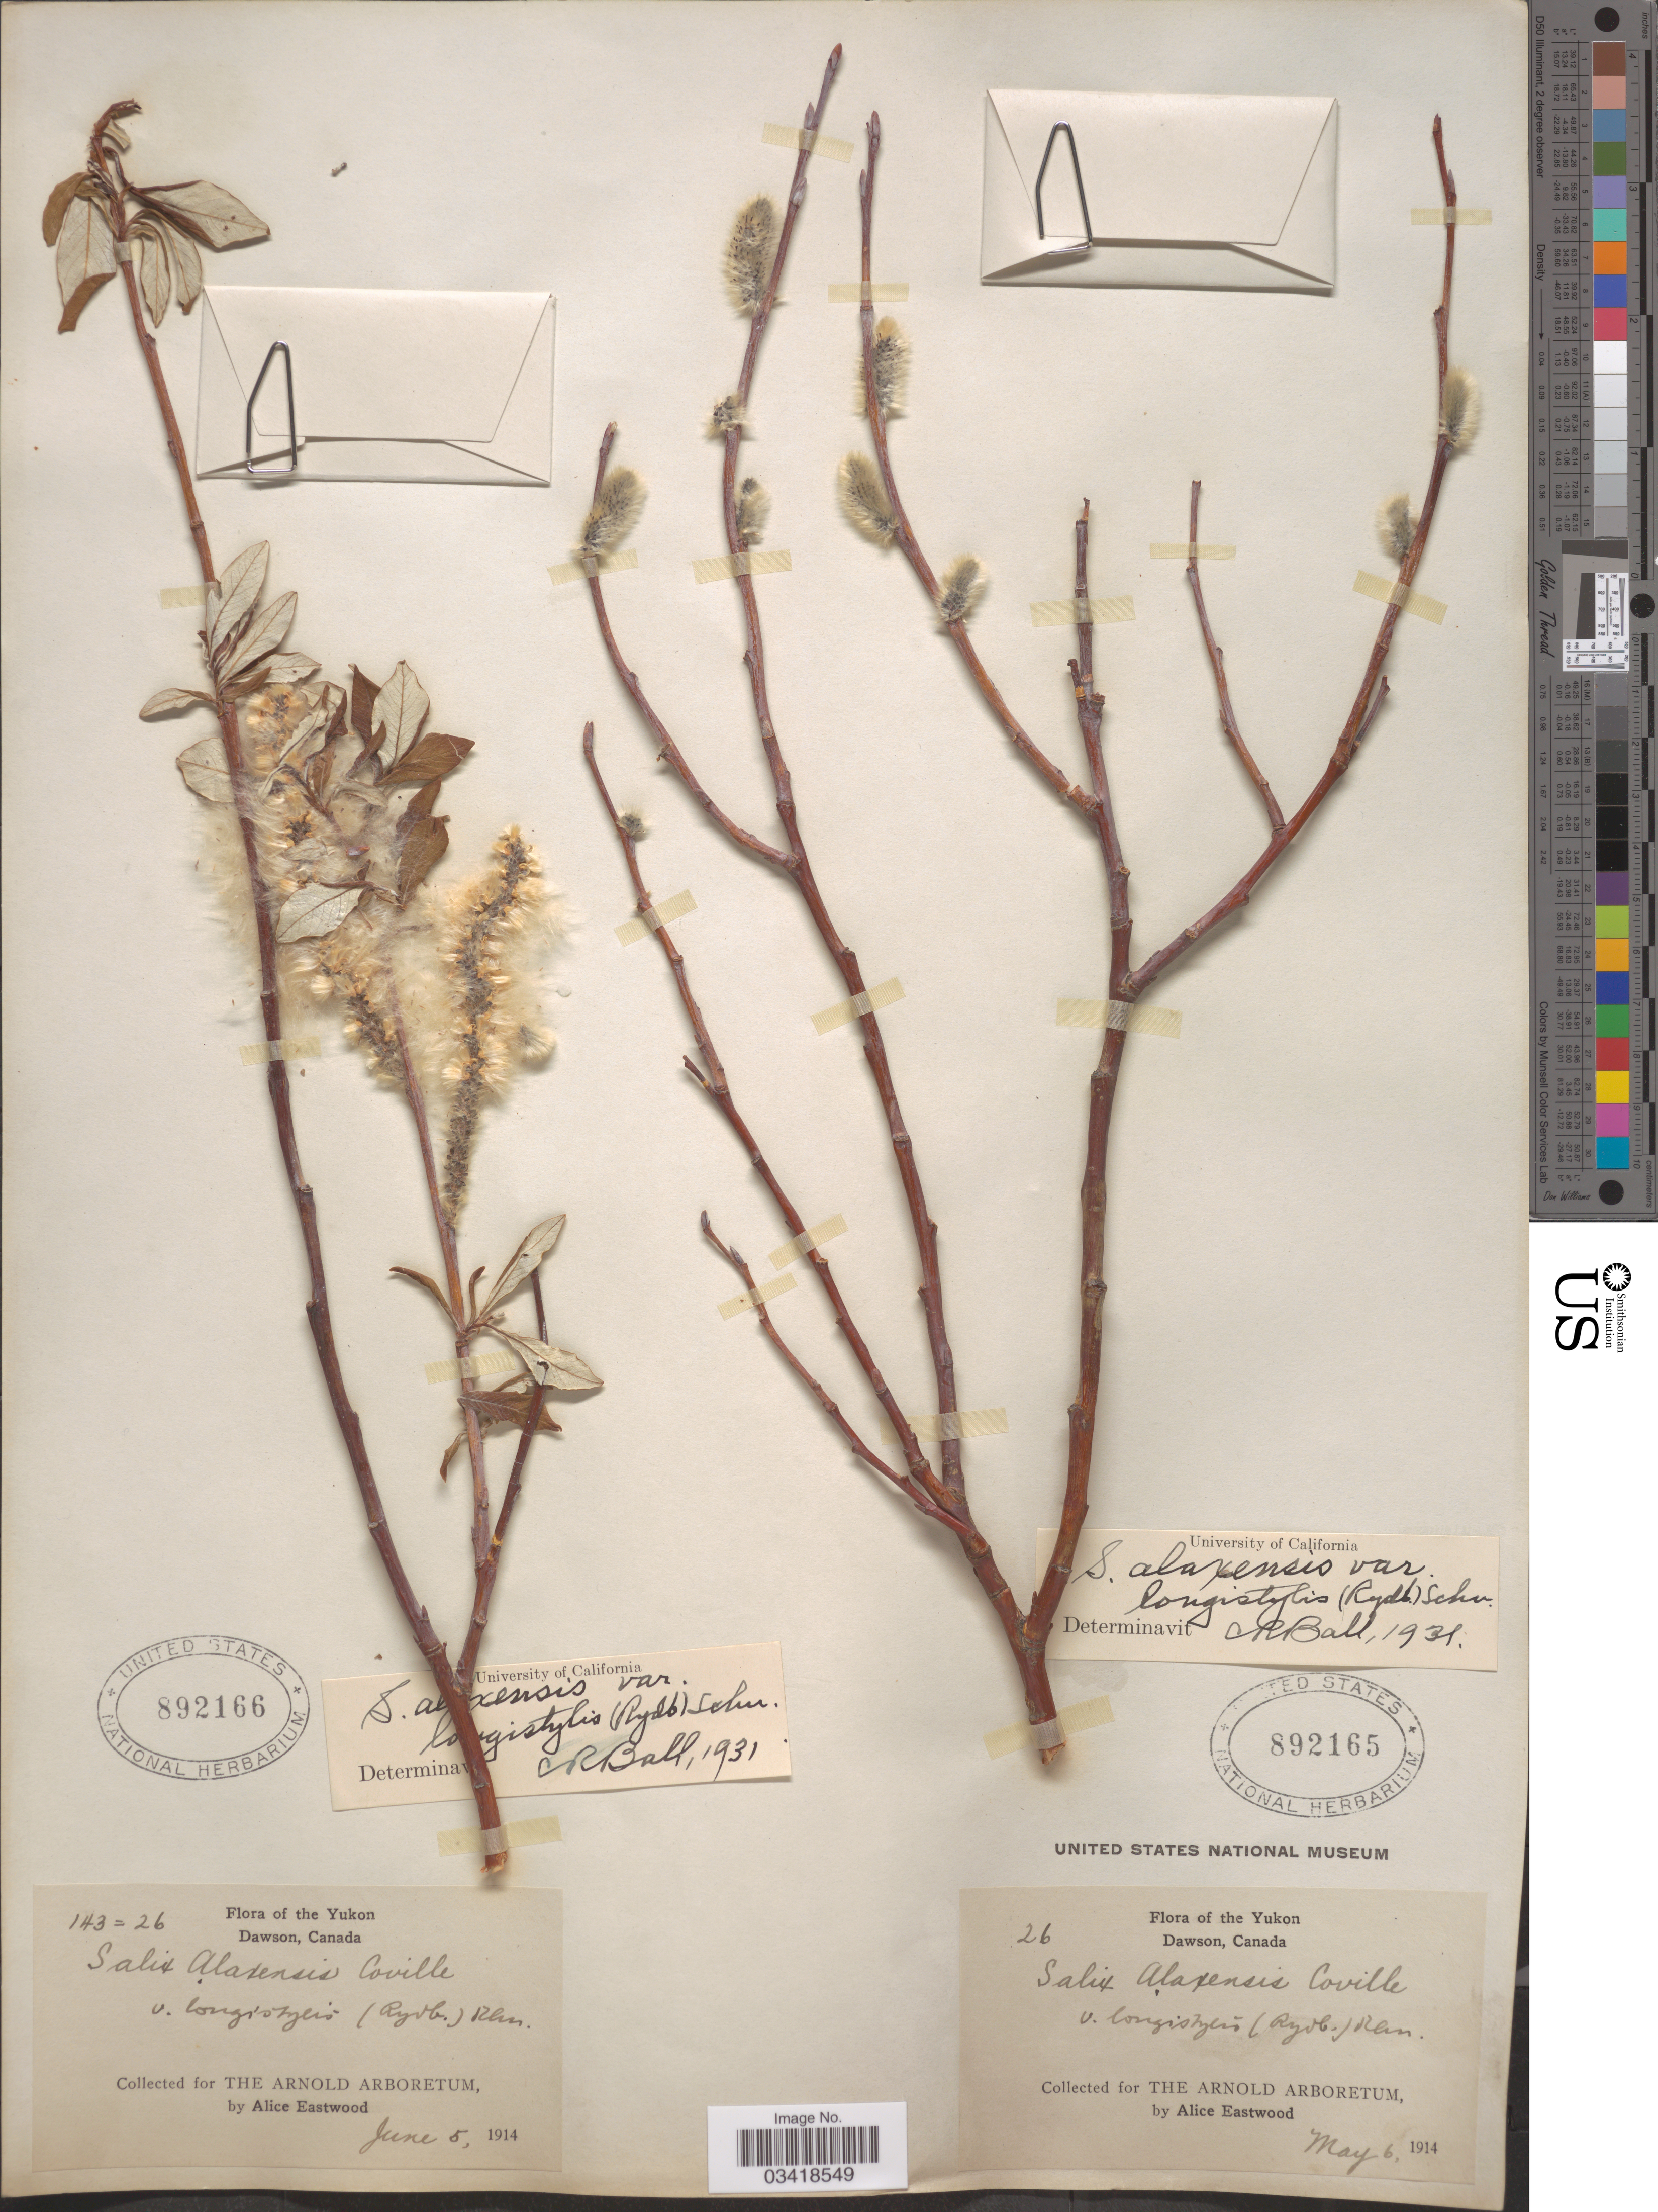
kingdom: Plantae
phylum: Tracheophyta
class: Magnoliopsida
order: Malpighiales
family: Salicaceae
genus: Salix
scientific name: Salix alaxensis var. longistylis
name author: (Rydb.) C.K. Schneid.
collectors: A. Eastwood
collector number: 143=26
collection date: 1914-06-05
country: Canada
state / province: Yukon Territory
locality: Yukon. Dawson.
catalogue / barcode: US 892166